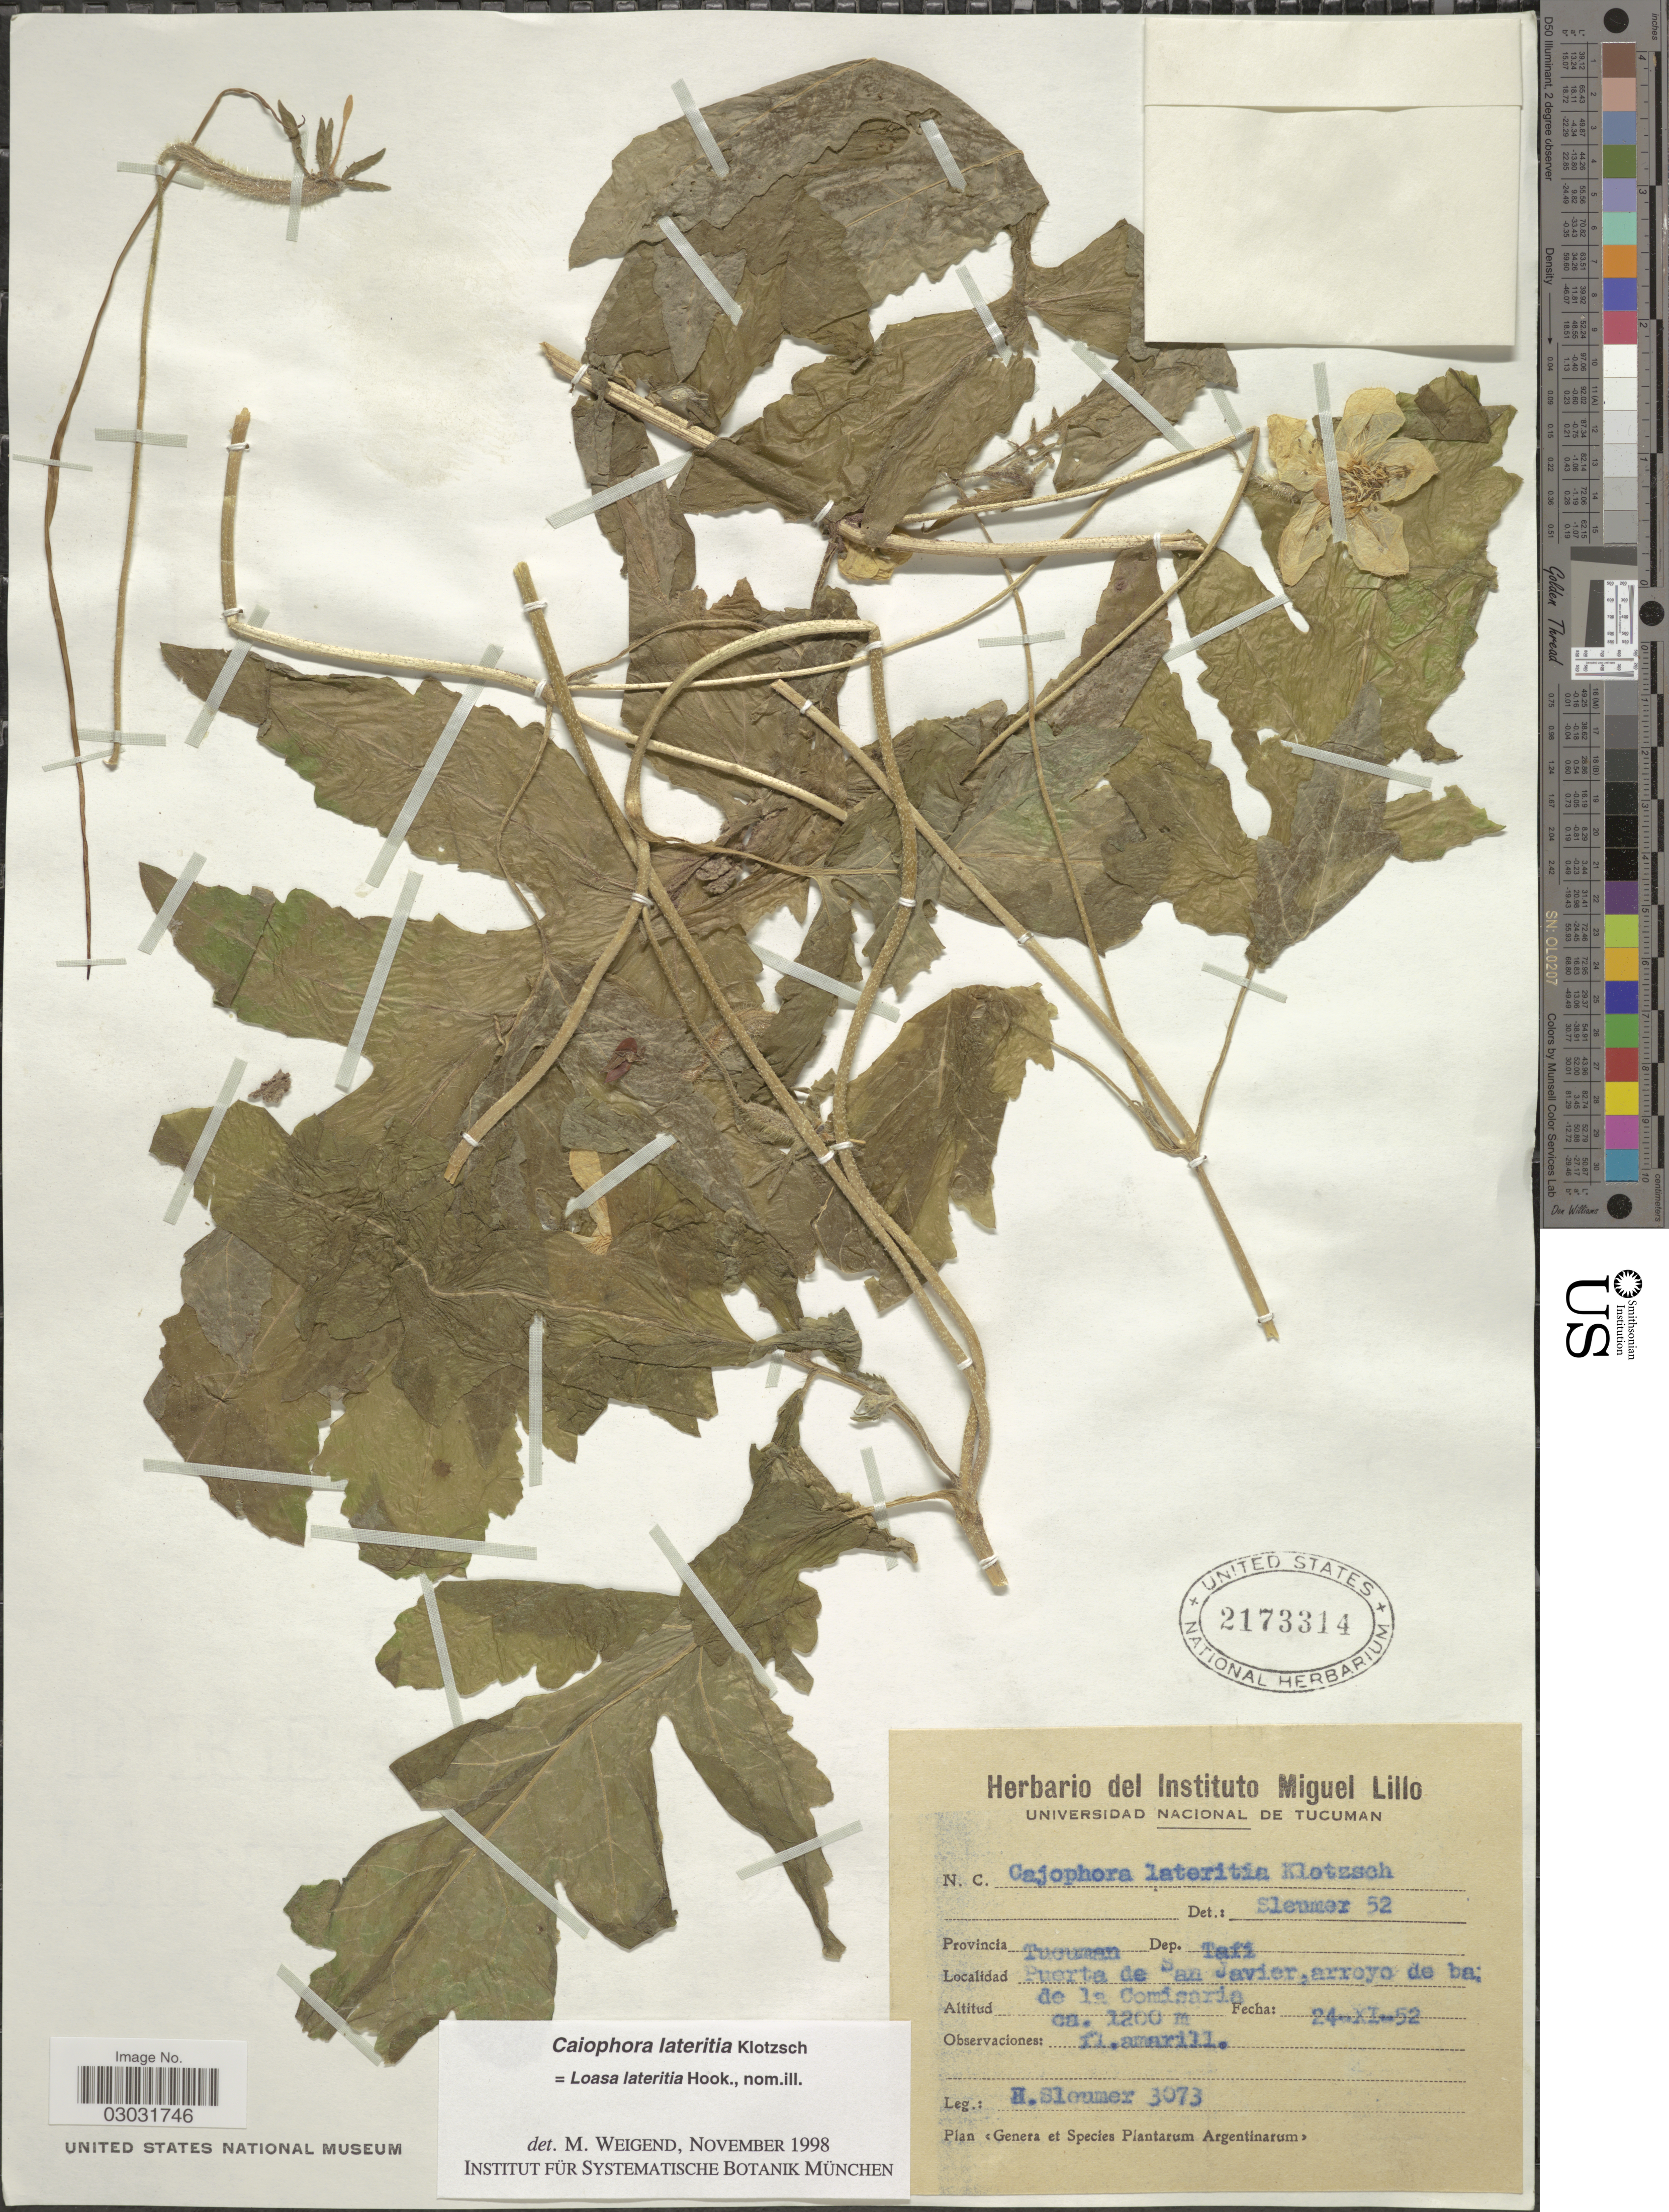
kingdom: Plantae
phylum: Tracheophyta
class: Magnoliopsida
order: Cornales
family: Loasaceae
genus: Caiophora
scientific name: Caiophora lateritia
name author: Klotzsch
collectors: H. O. Sleumer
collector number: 3073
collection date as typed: Transcribed d/m/y: 24/11/52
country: Argentina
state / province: Tucuman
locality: Dep. Tafi. Puerta de San Javier, arroyo de ba [illegible text] de la Comisaria.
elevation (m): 1200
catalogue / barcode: US 2173314